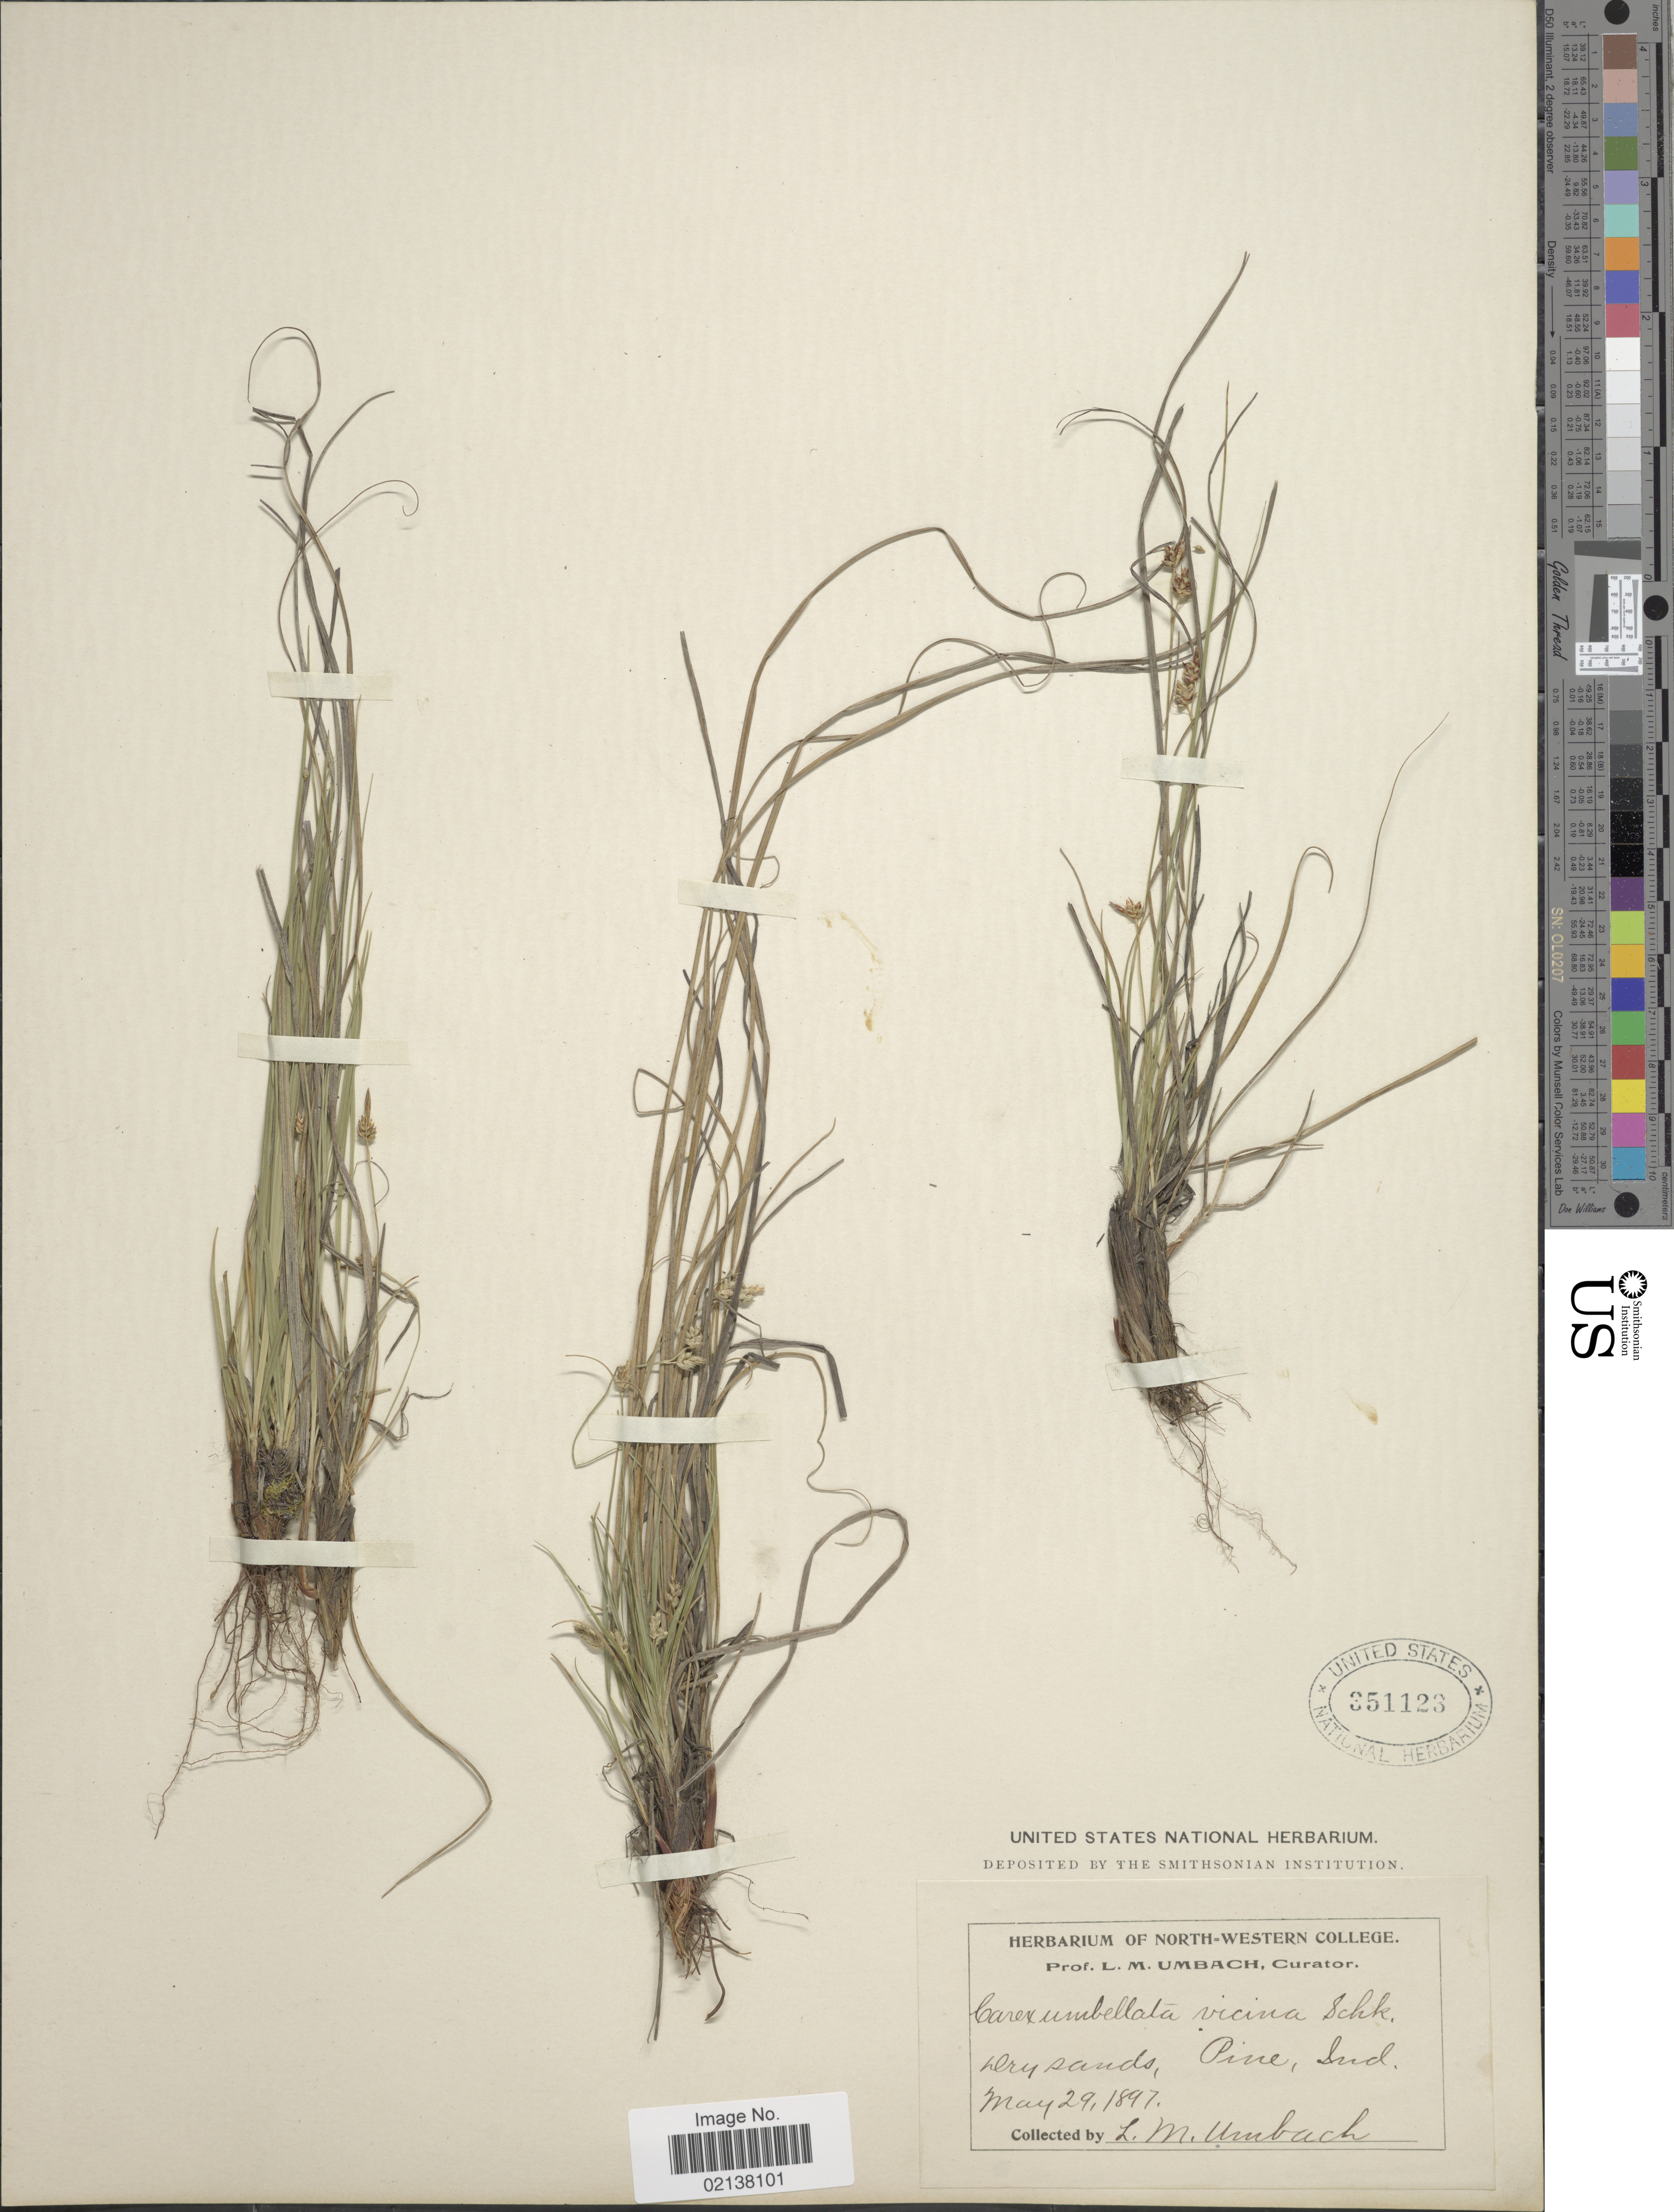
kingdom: Plantae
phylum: Tracheophyta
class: Liliopsida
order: Poales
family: Cyperaceae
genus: Carex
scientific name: Carex umbellata var. vicina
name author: Dewey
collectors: L. M. Umbach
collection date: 1897-05-29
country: United States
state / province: Indiana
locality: Dry sands, Pine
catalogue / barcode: US 351123